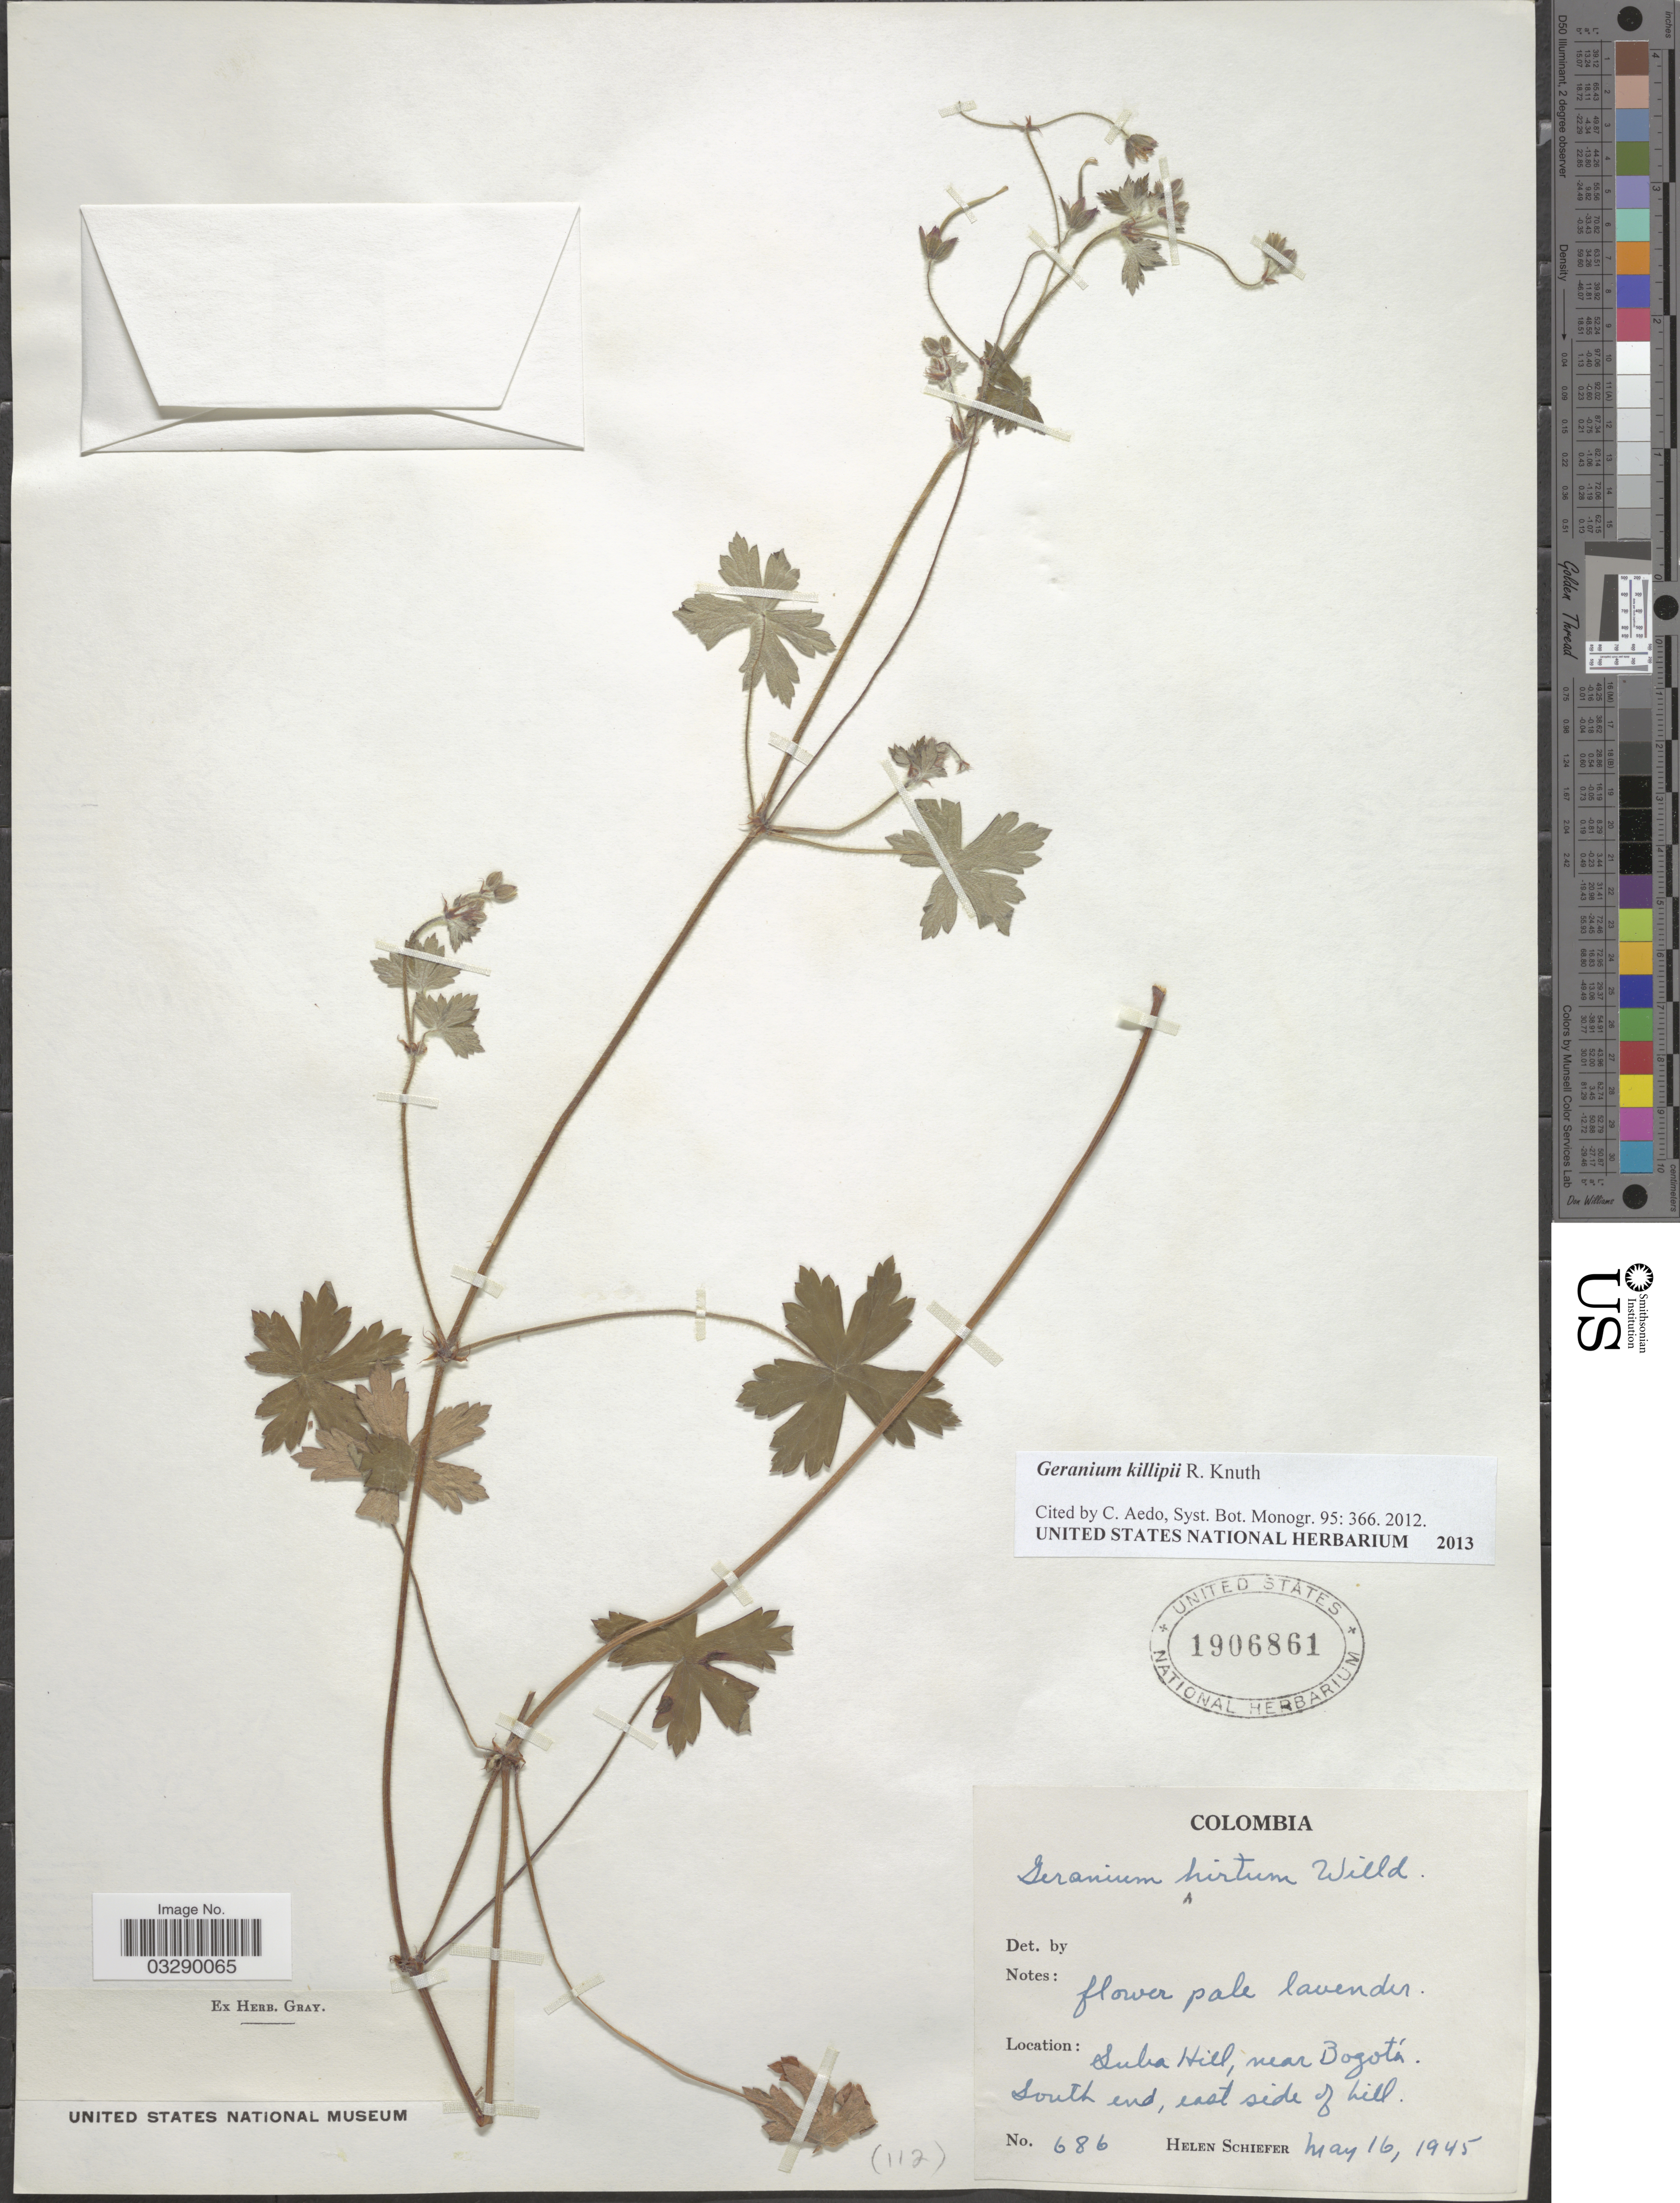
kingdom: Plantae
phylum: Tracheophyta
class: Magnoliopsida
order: Geraniales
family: Geraniaceae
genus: Geranium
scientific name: Geranium killipii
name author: R. Knuth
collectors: H. Schiefer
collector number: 686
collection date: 1945-05-16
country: Colombia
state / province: Bogota D.C.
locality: Suba Hill, near Bogotá. South end, east side of hill.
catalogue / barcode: US 1906861